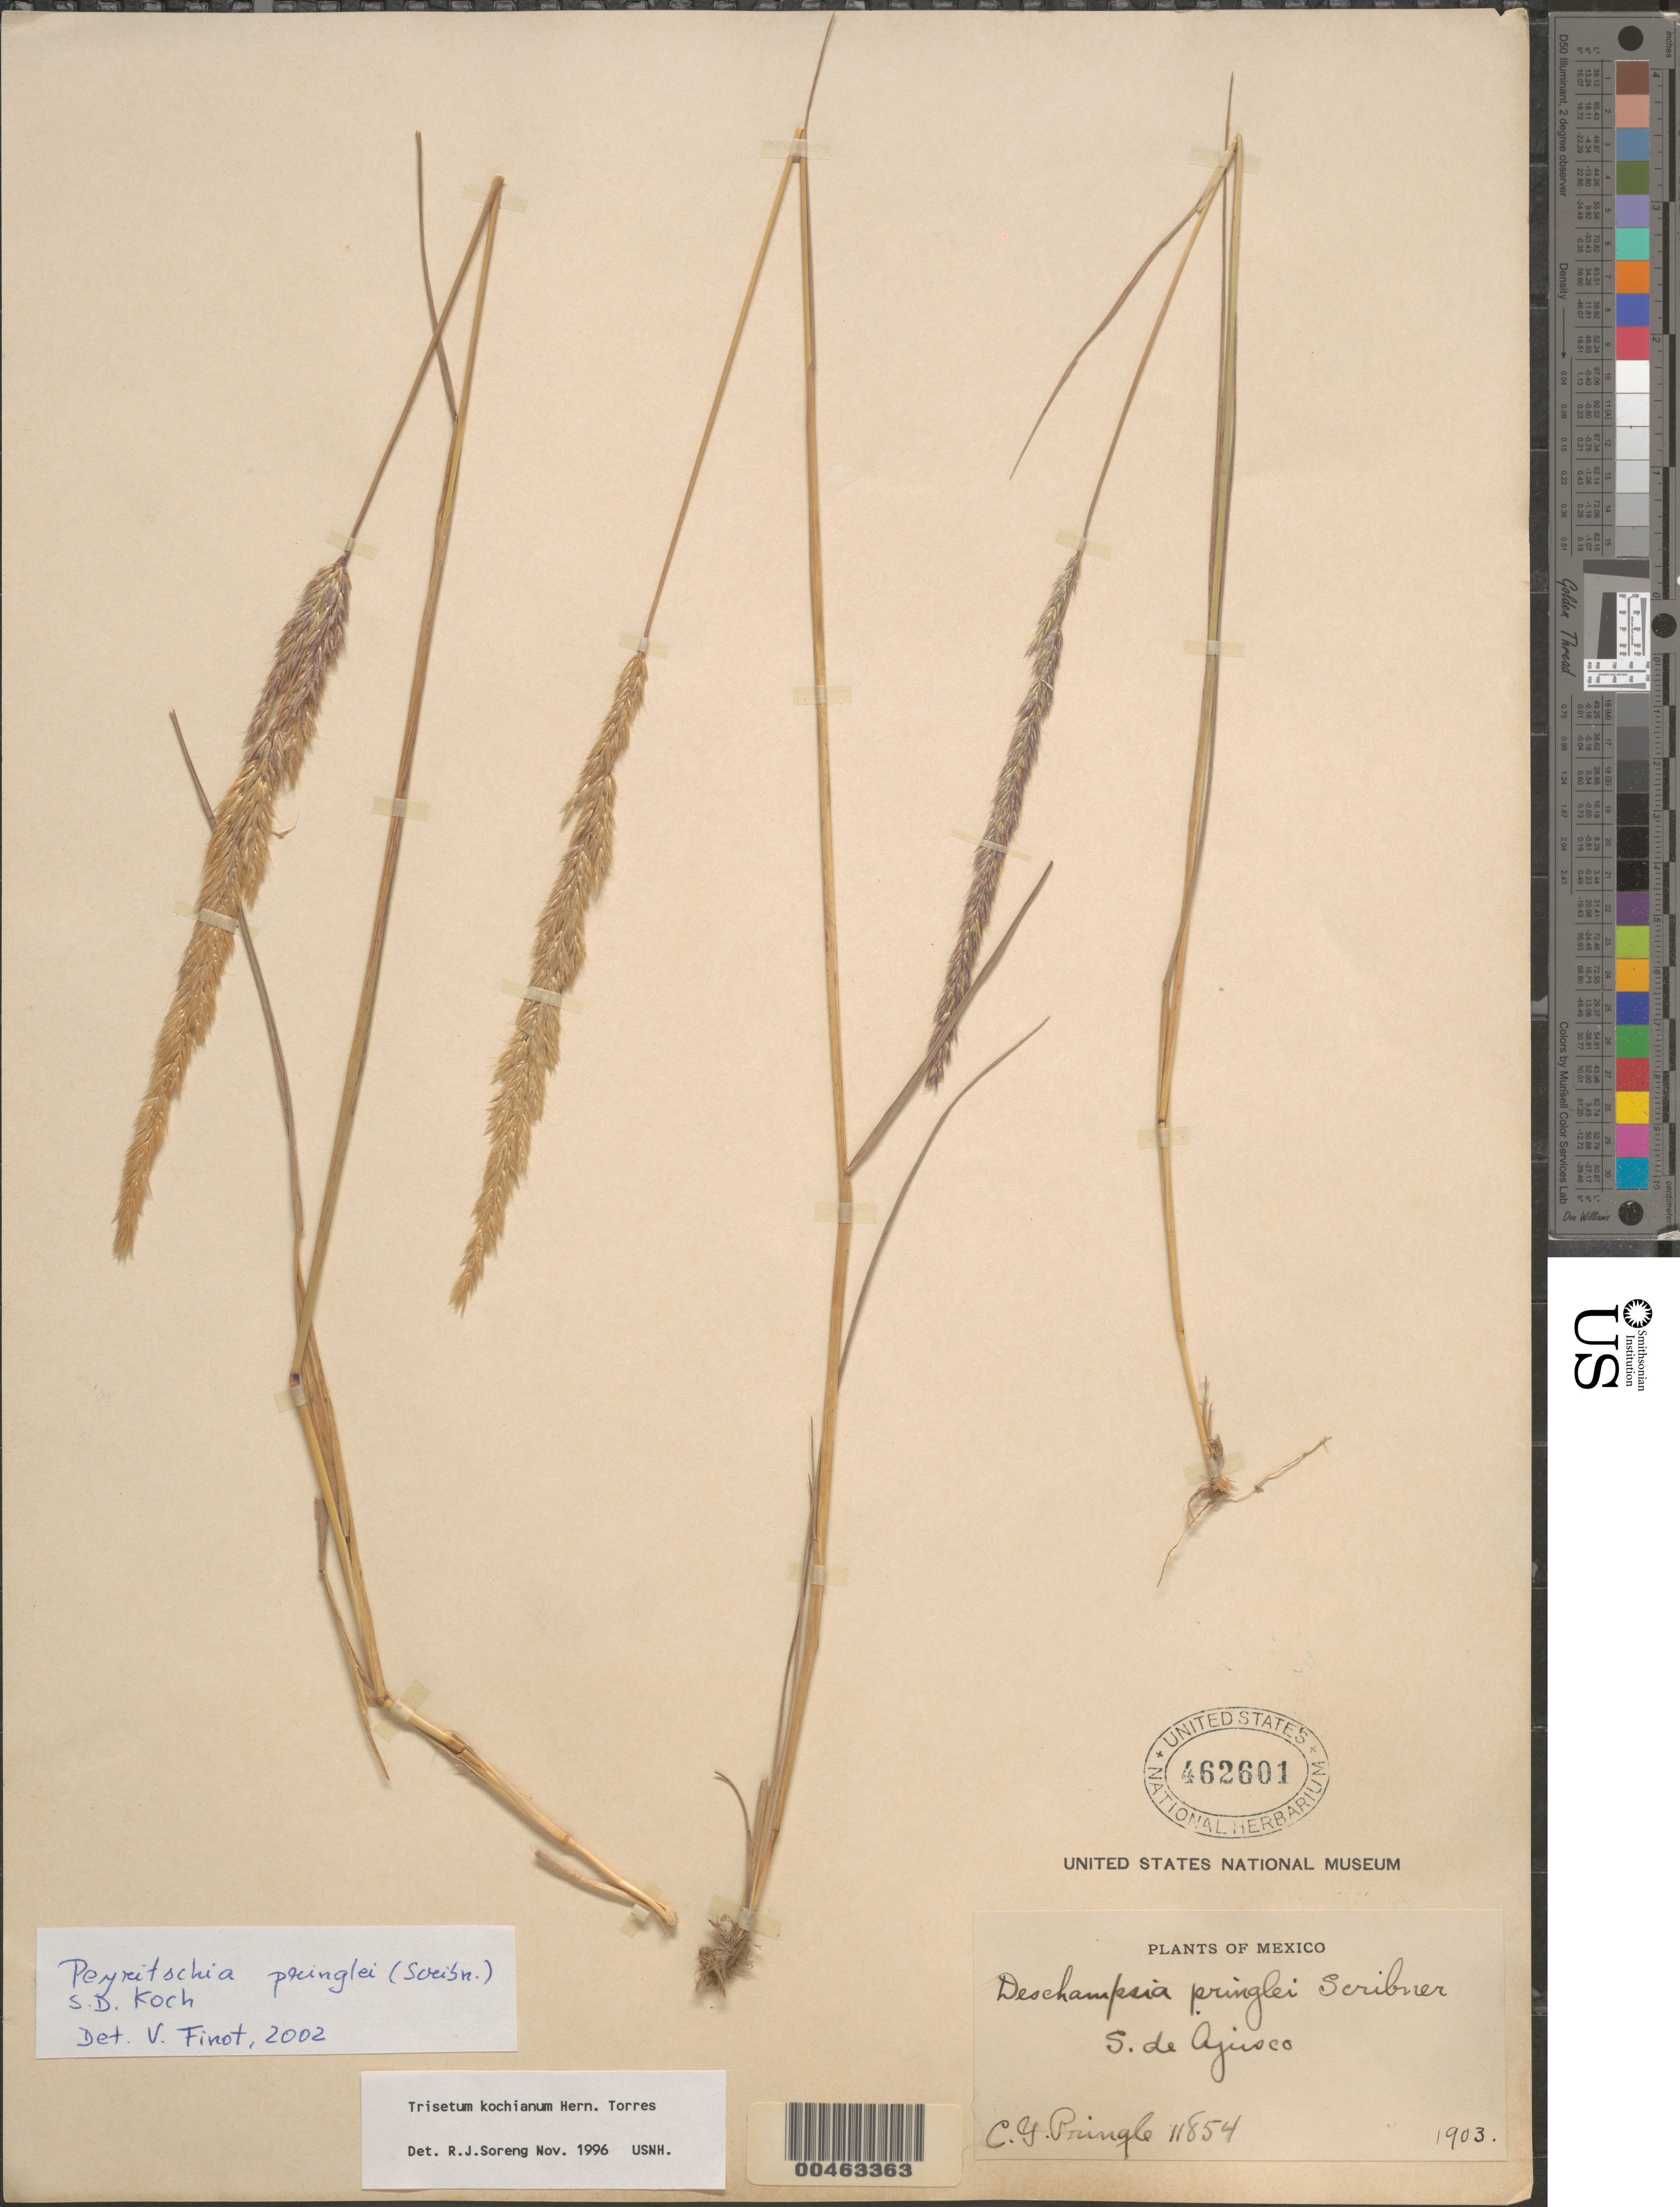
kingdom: Plantae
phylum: Tracheophyta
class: Liliopsida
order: Poales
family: Poaceae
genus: Peyritschia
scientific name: Peyritschia pringlei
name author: (Scribn.) S.D. Koch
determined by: Finot, V. L.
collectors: C. G. Pringle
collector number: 11854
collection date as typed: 1903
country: Mexico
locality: S. de Ajusco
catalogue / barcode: US 462601